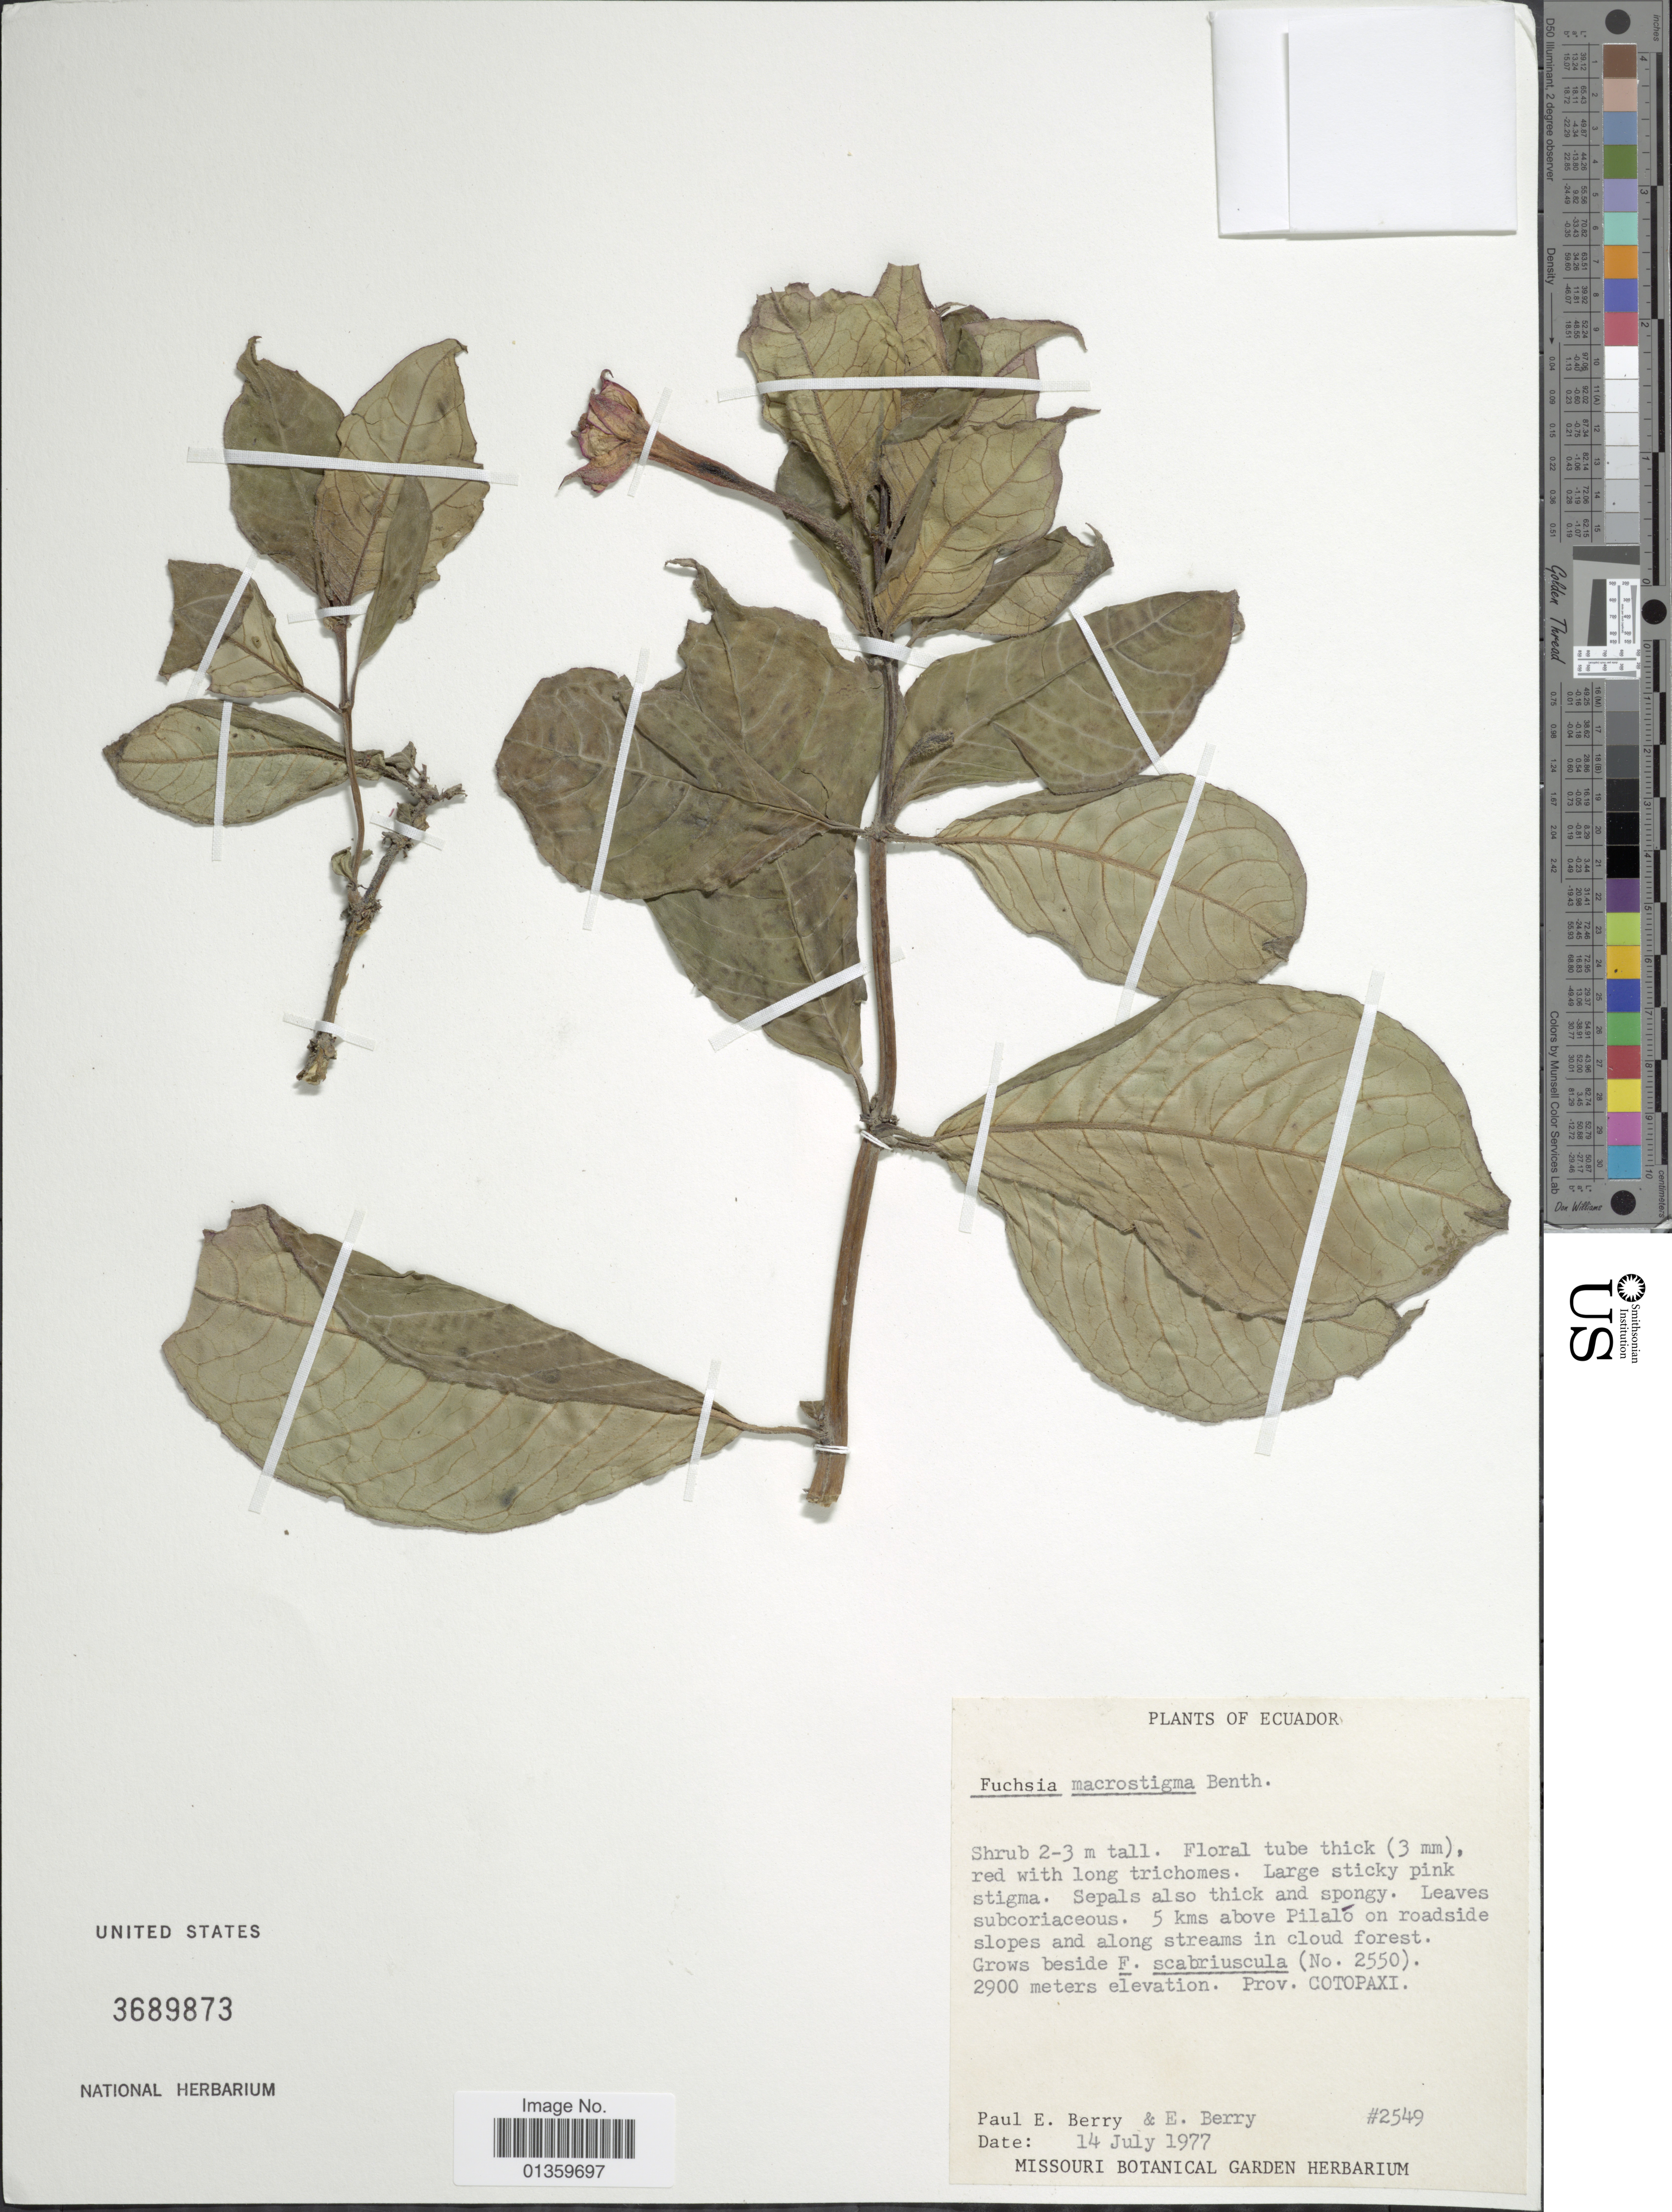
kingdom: Plantae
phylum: Tracheophyta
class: Magnoliopsida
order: Myrtales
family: Onagraceae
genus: Fuchsia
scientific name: Fuchsia macrostigma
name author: Benth.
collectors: P. E. Berry & E. Berry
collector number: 2549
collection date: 1977-07-14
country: Ecuador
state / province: Cotopaxi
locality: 5 kms above Pilaló on roadside slopes and along streams in cloud forest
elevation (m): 2900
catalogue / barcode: US 3689873